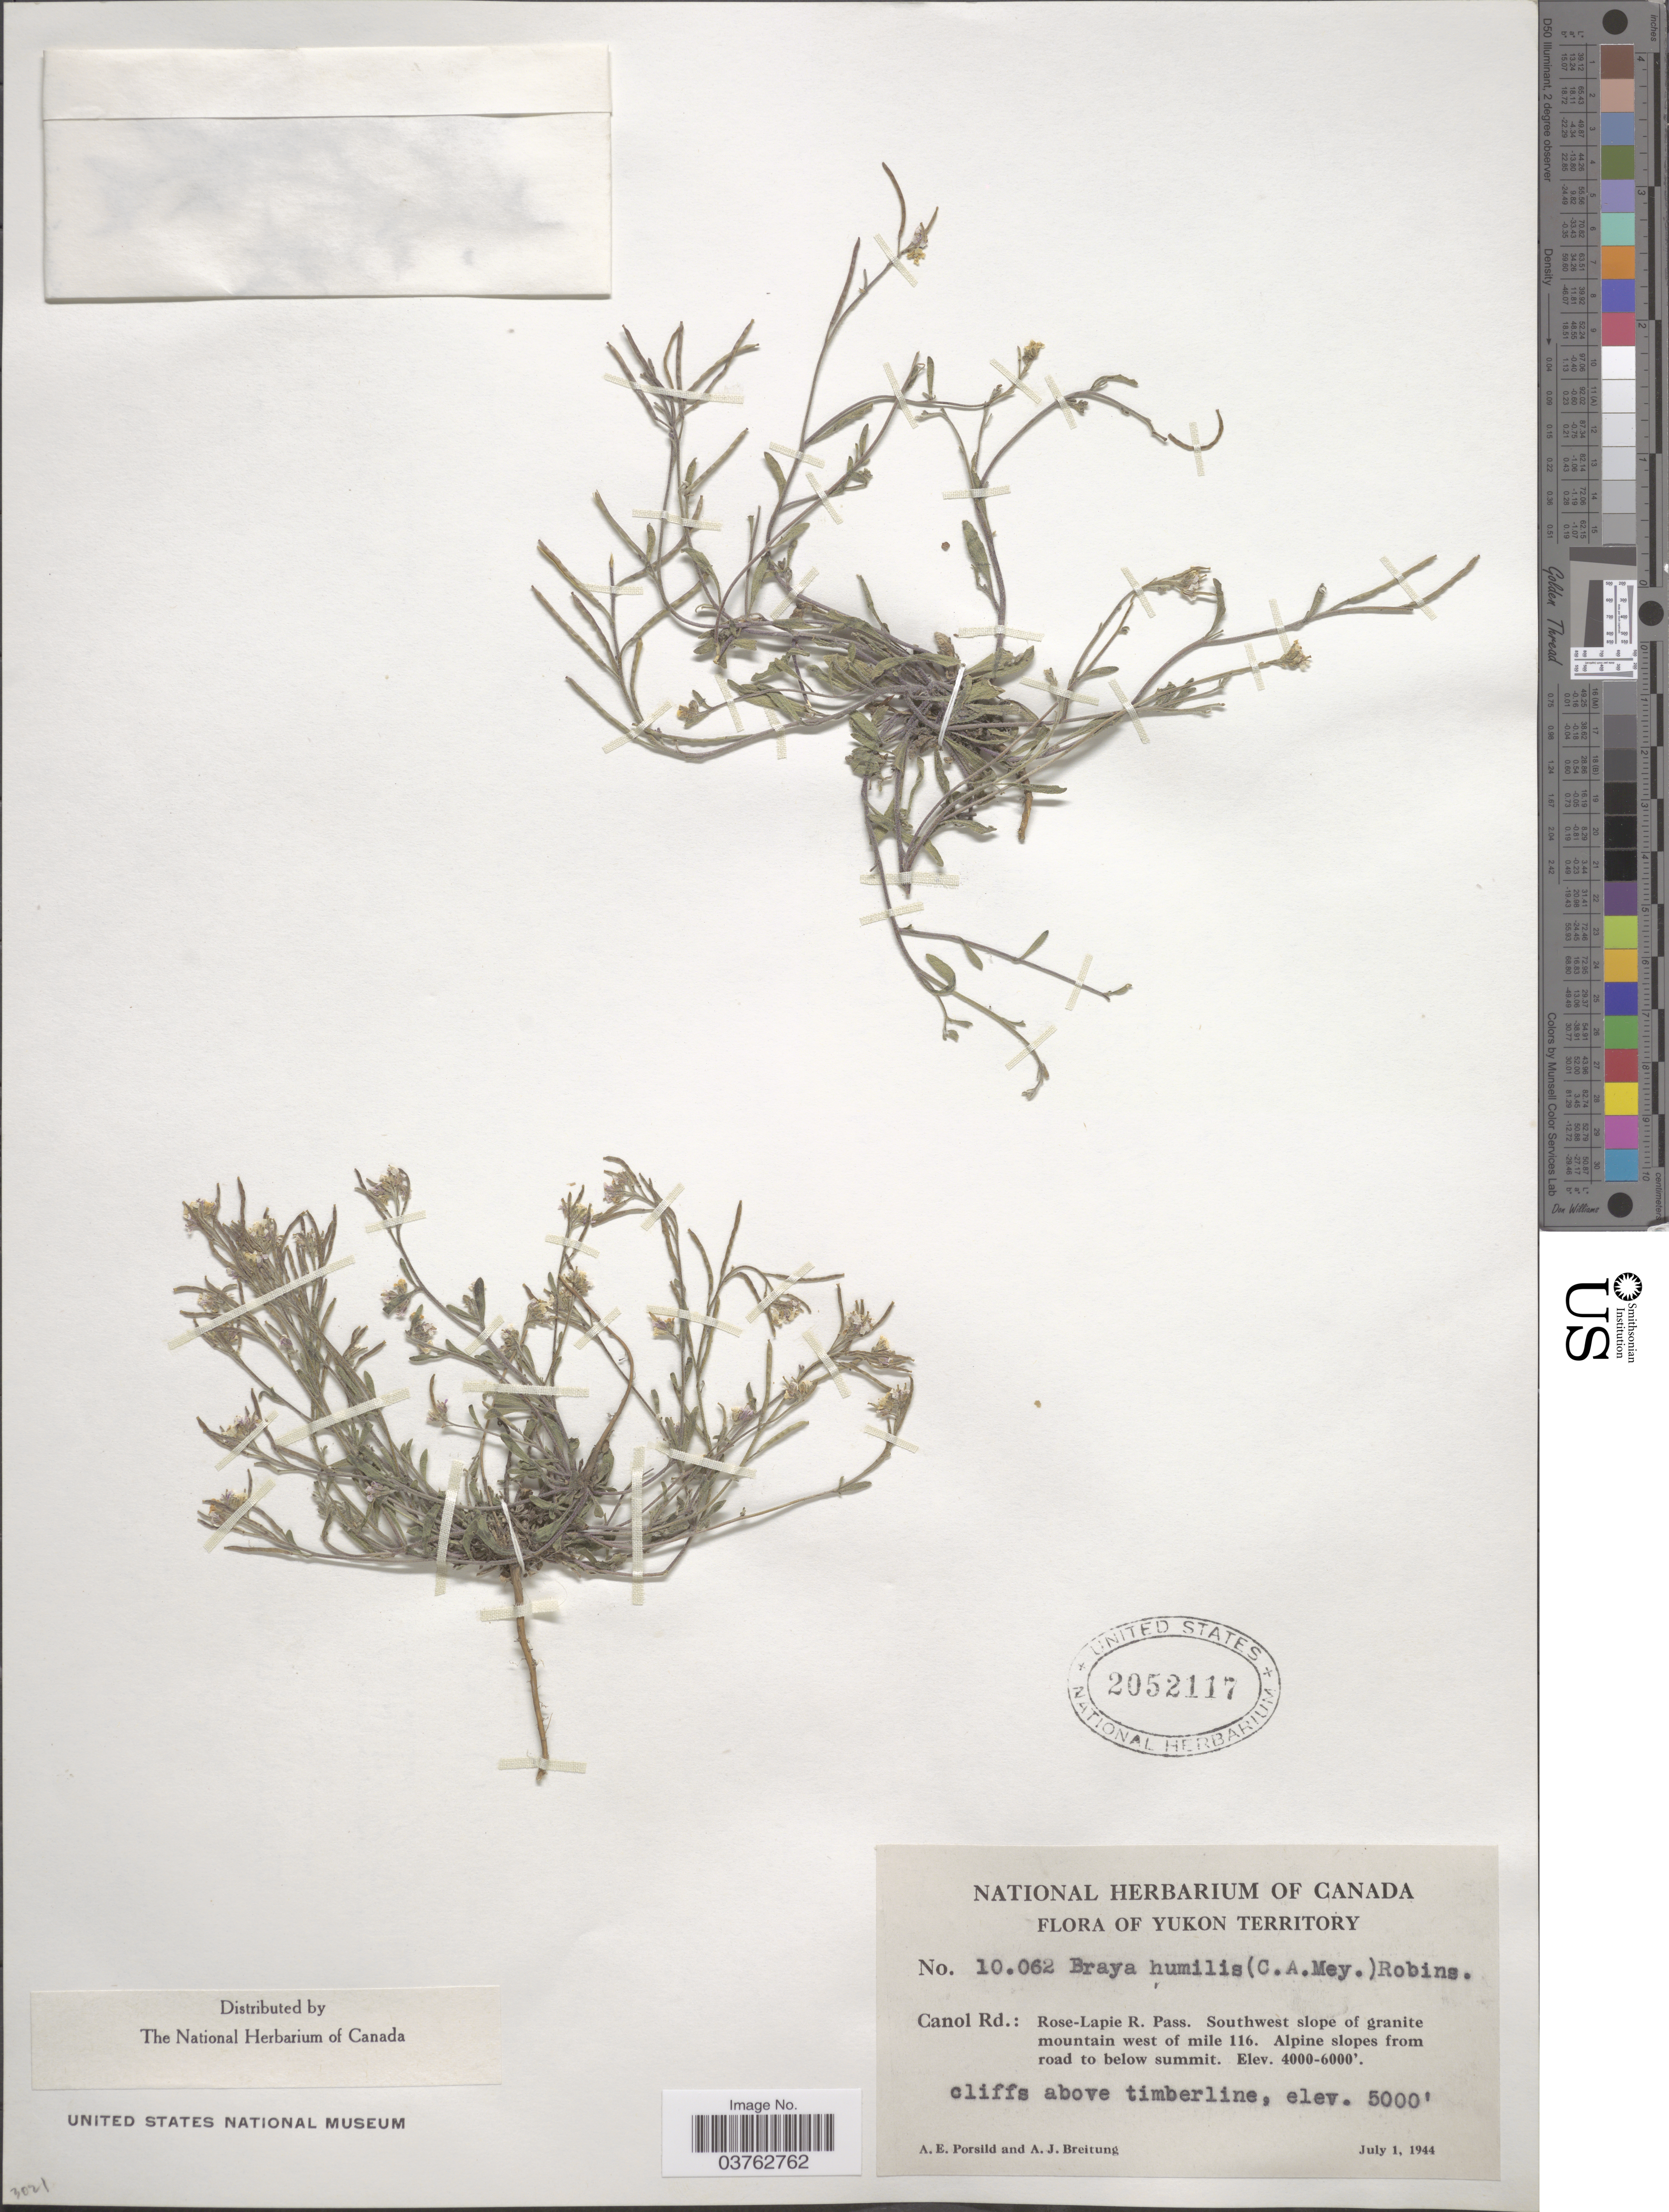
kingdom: Plantae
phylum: Tracheophyta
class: Magnoliopsida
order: Brassicales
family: Brassicaceae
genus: Braya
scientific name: Braya humilis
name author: (C.A. Mey.) B.L. Rob.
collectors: A. E. Porsild & A. Breitung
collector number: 10062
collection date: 1944-07-01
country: Canada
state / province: Yukon Territory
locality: Canol Rd.: Rose-Lapie R. Pass. Southwest slope of granite mountain west of mile 116.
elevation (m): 1524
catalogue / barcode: US 2052117